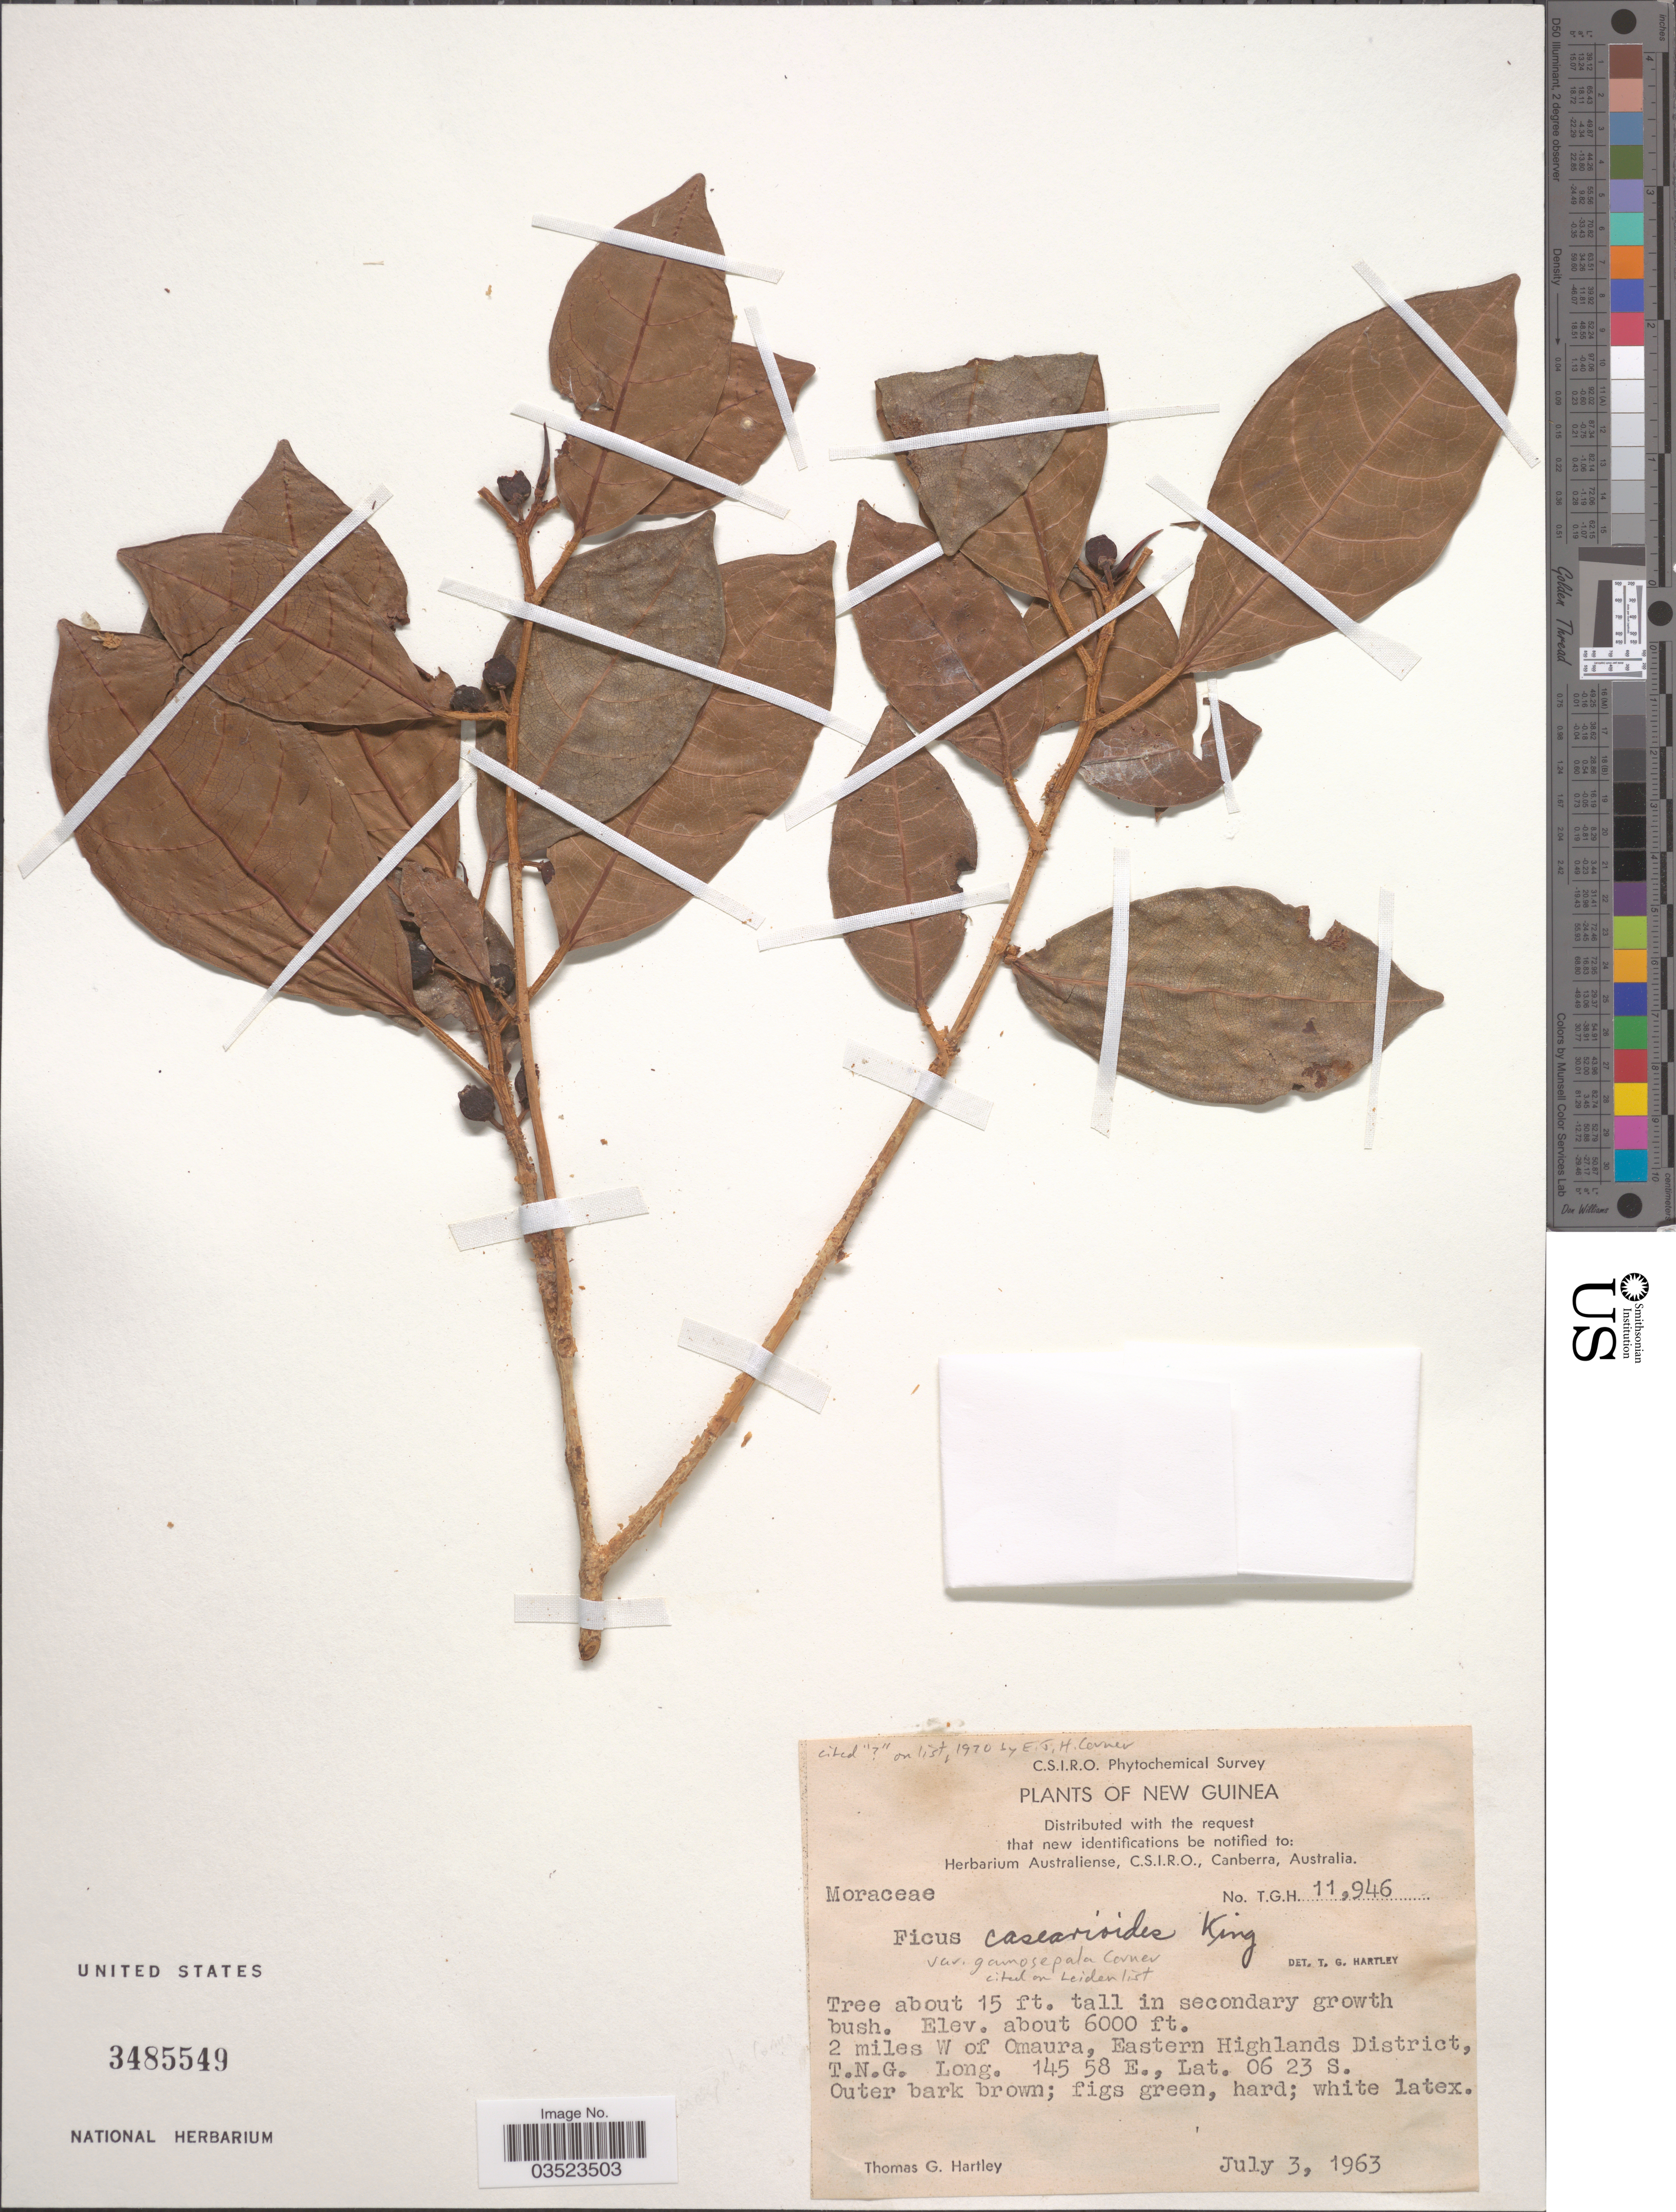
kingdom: Plantae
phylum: Tracheophyta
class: Magnoliopsida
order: Rosales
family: Moraceae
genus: Ficus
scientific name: Ficus casearioides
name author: King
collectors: T. G. Hartley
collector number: T.G.H.11946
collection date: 1963-07-03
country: Papua New Guinea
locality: New Guinea. 2 miles W of Omaura, Eastern Highlands District, T.N.G.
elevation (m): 1829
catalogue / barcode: US 3485549